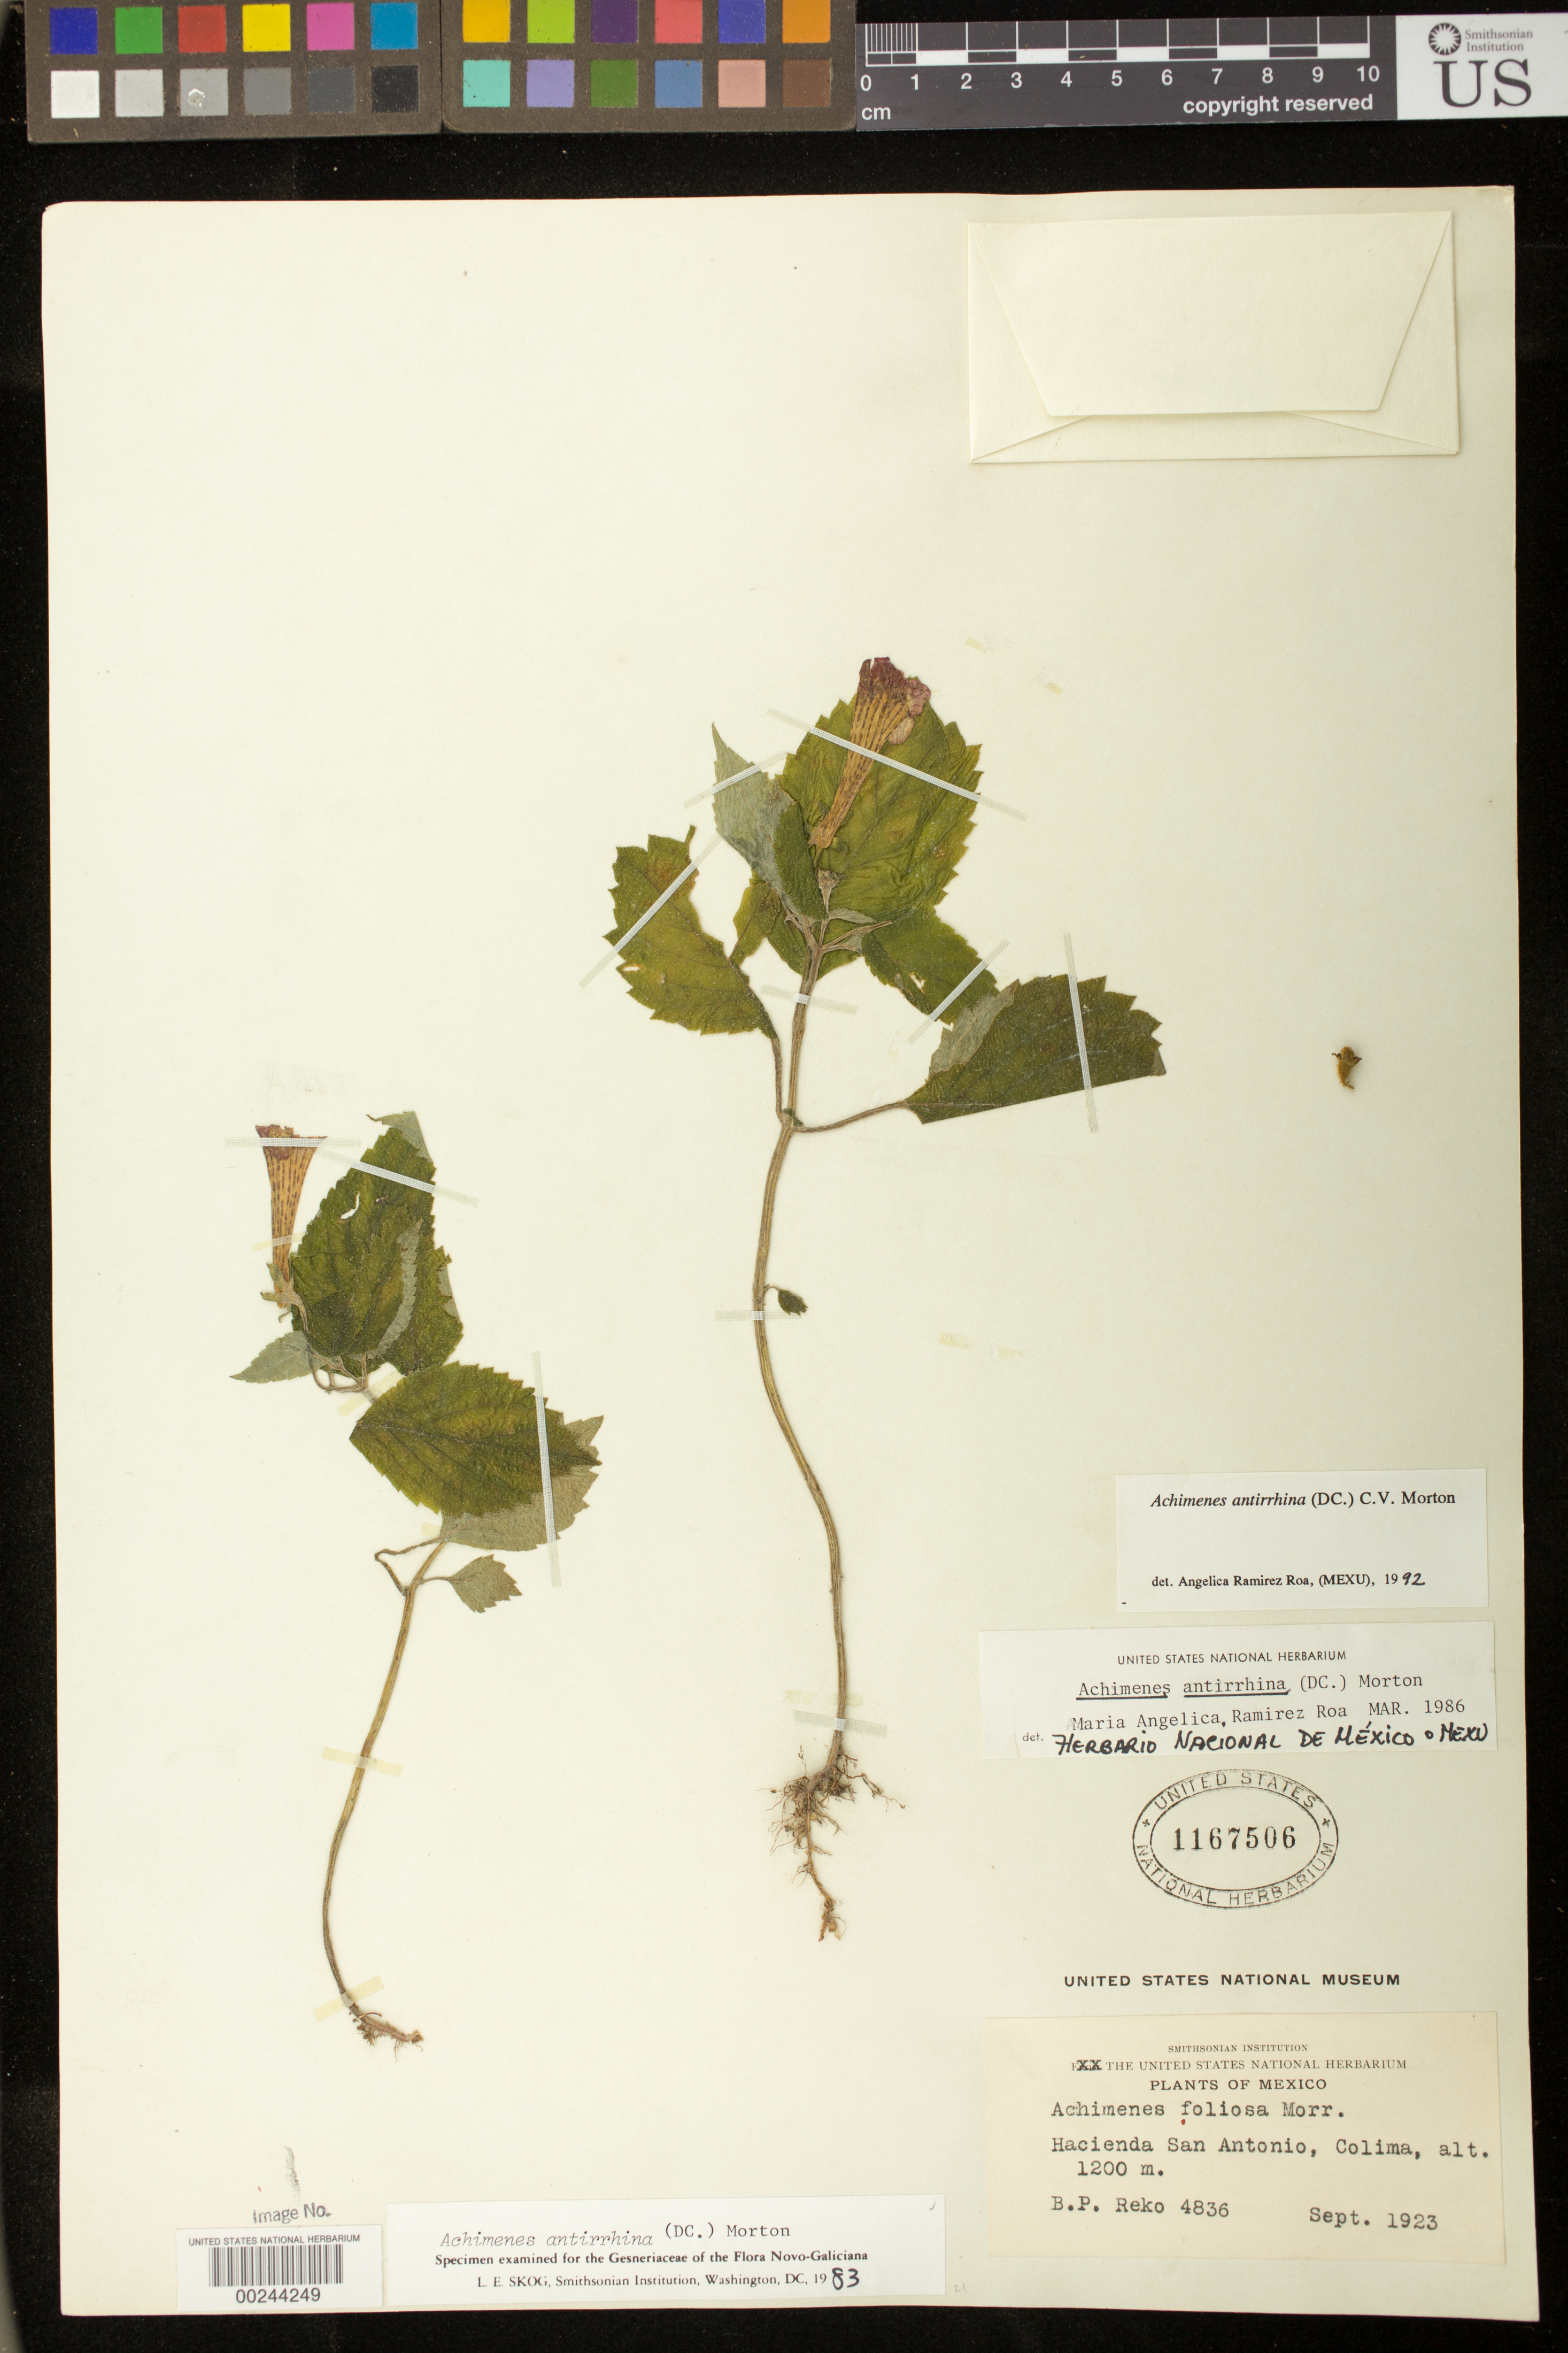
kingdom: Plantae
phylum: Tracheophyta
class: Magnoliopsida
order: Lamiales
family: Gesneriaceae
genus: Achimenes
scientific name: Achimenes antirrhina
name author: (DC.) C.V. Morton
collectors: B. P. Reko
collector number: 4836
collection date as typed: Sep 1926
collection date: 1926-09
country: Mexico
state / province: Colima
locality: Hacienda San Antonio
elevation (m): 1200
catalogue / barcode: US 1167506